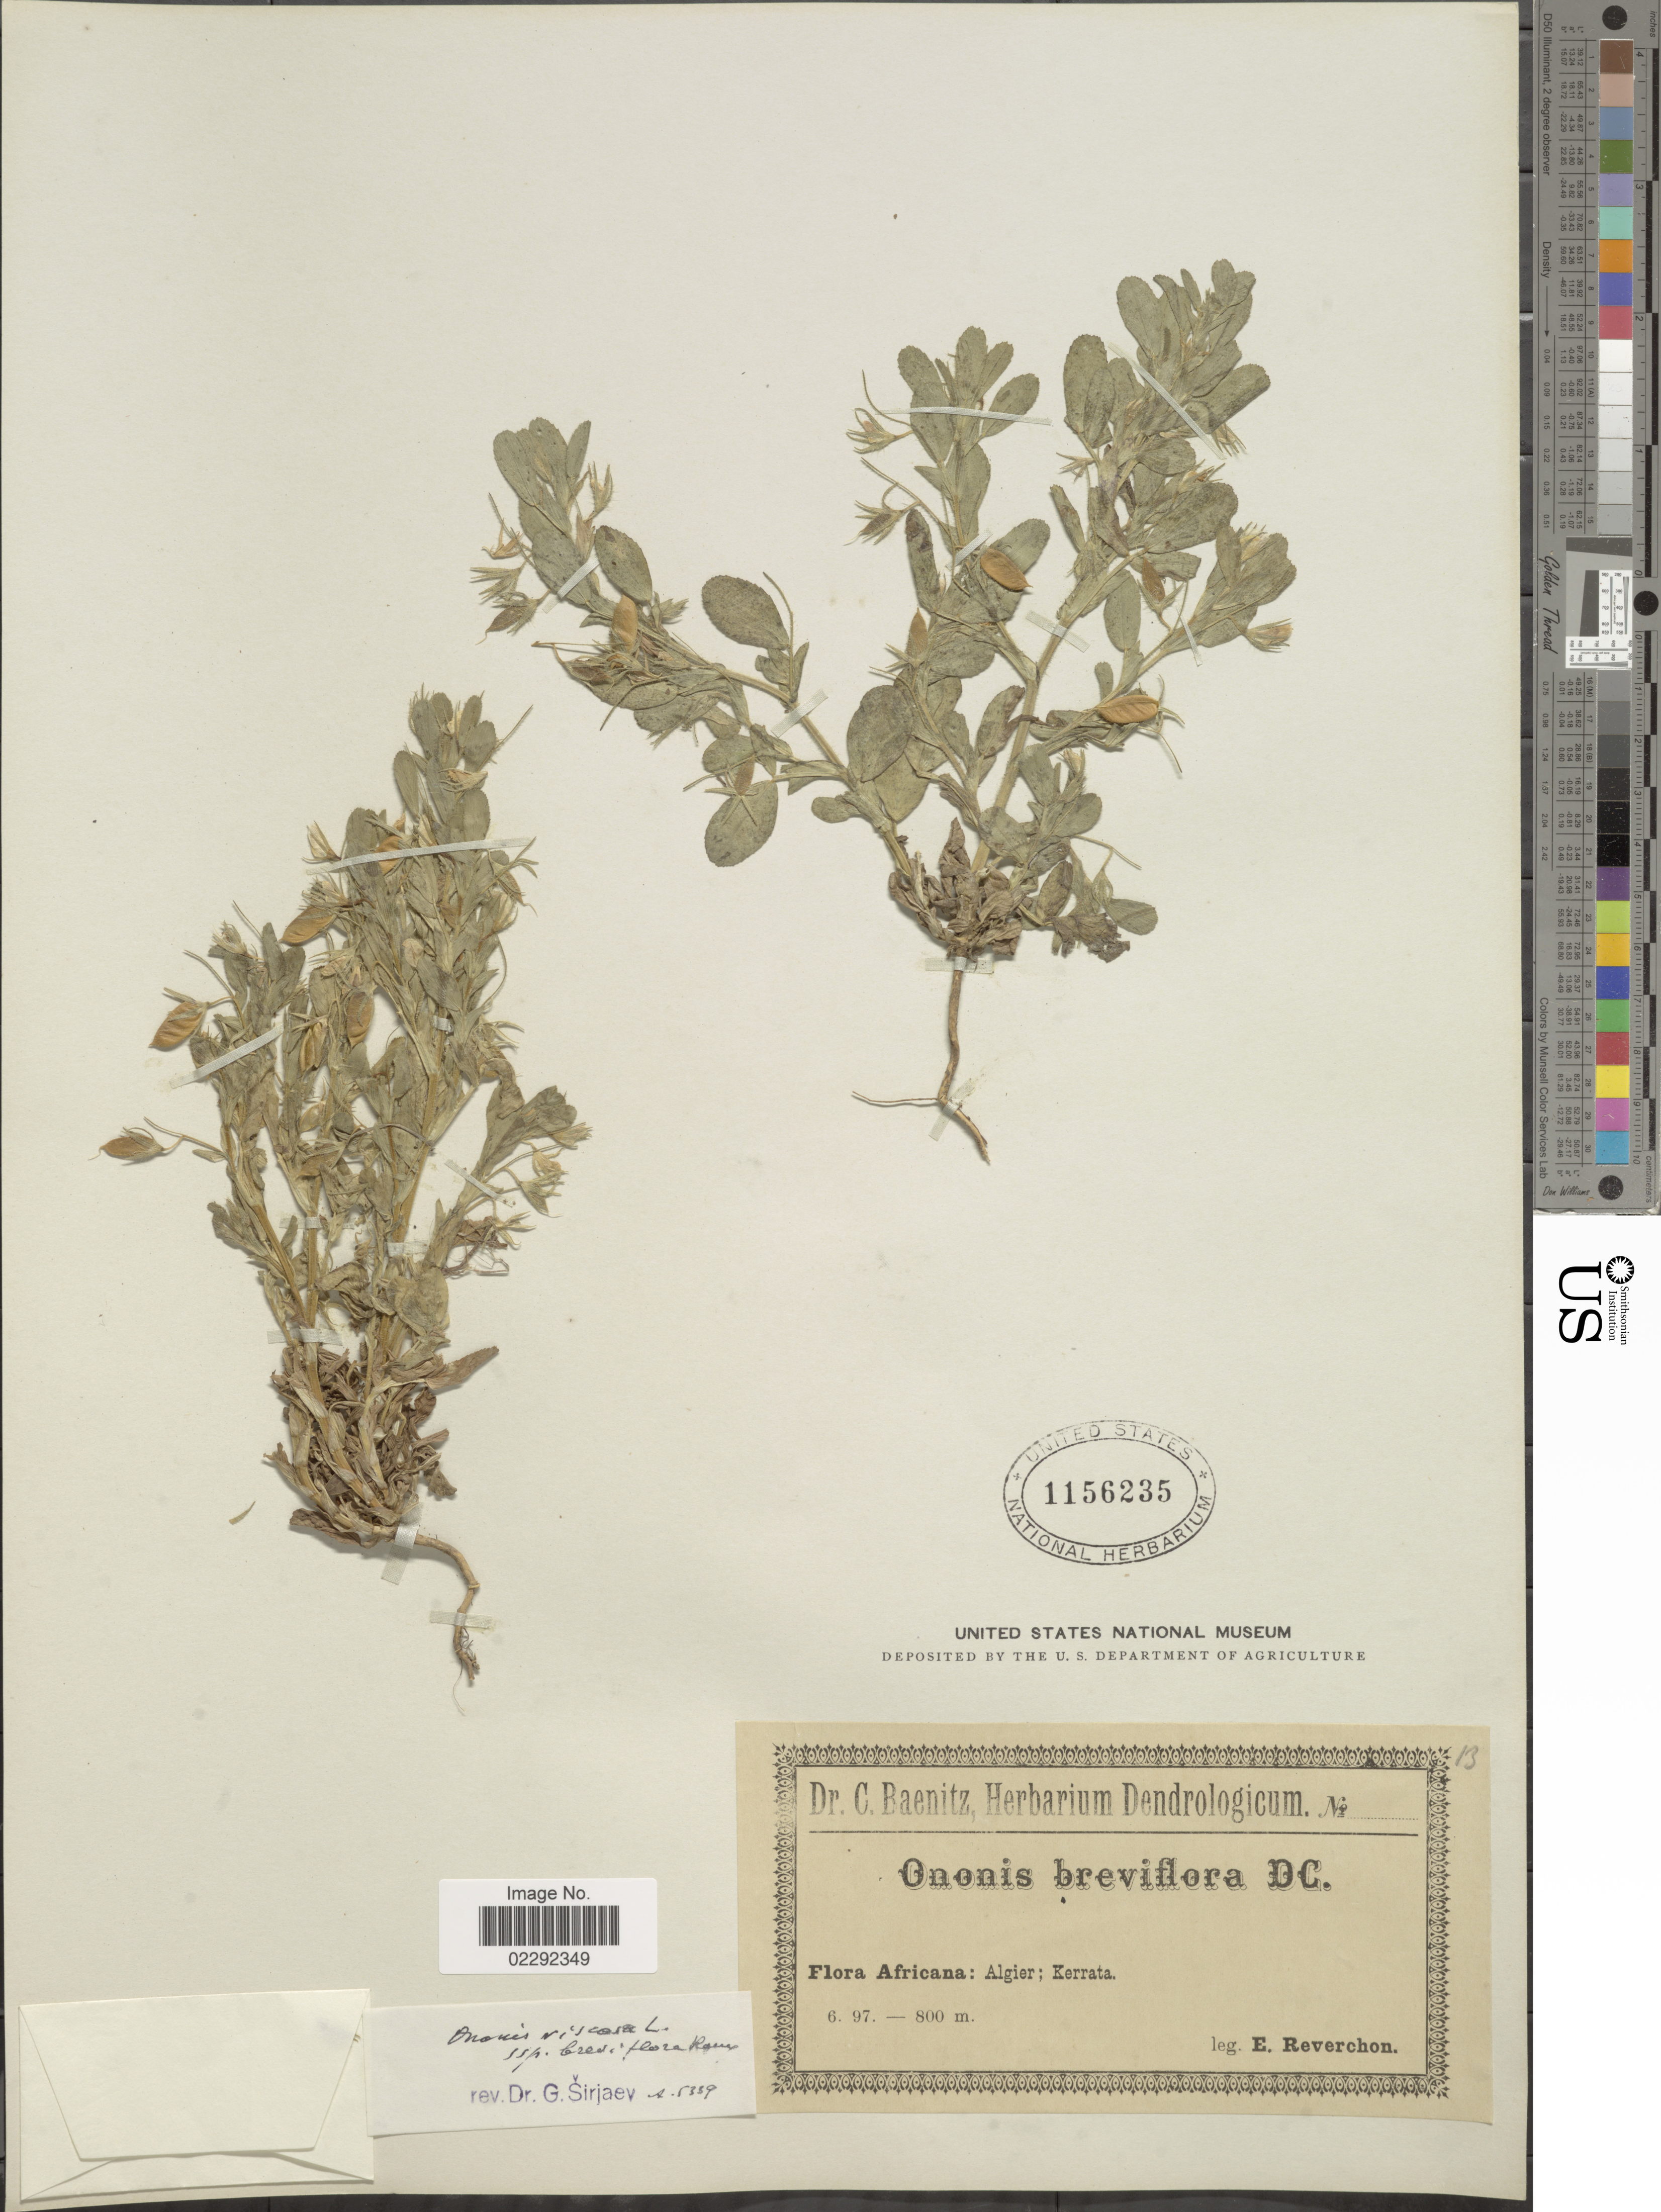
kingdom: Plantae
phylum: Tracheophyta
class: Magnoliopsida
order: Fabales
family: Fabaceae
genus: Ononis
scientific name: Ononis viscosa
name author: L.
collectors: E. Reverchon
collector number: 13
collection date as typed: Transcribed d/m/y: /6/97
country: Algeria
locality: Kerrata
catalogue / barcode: US 1156235